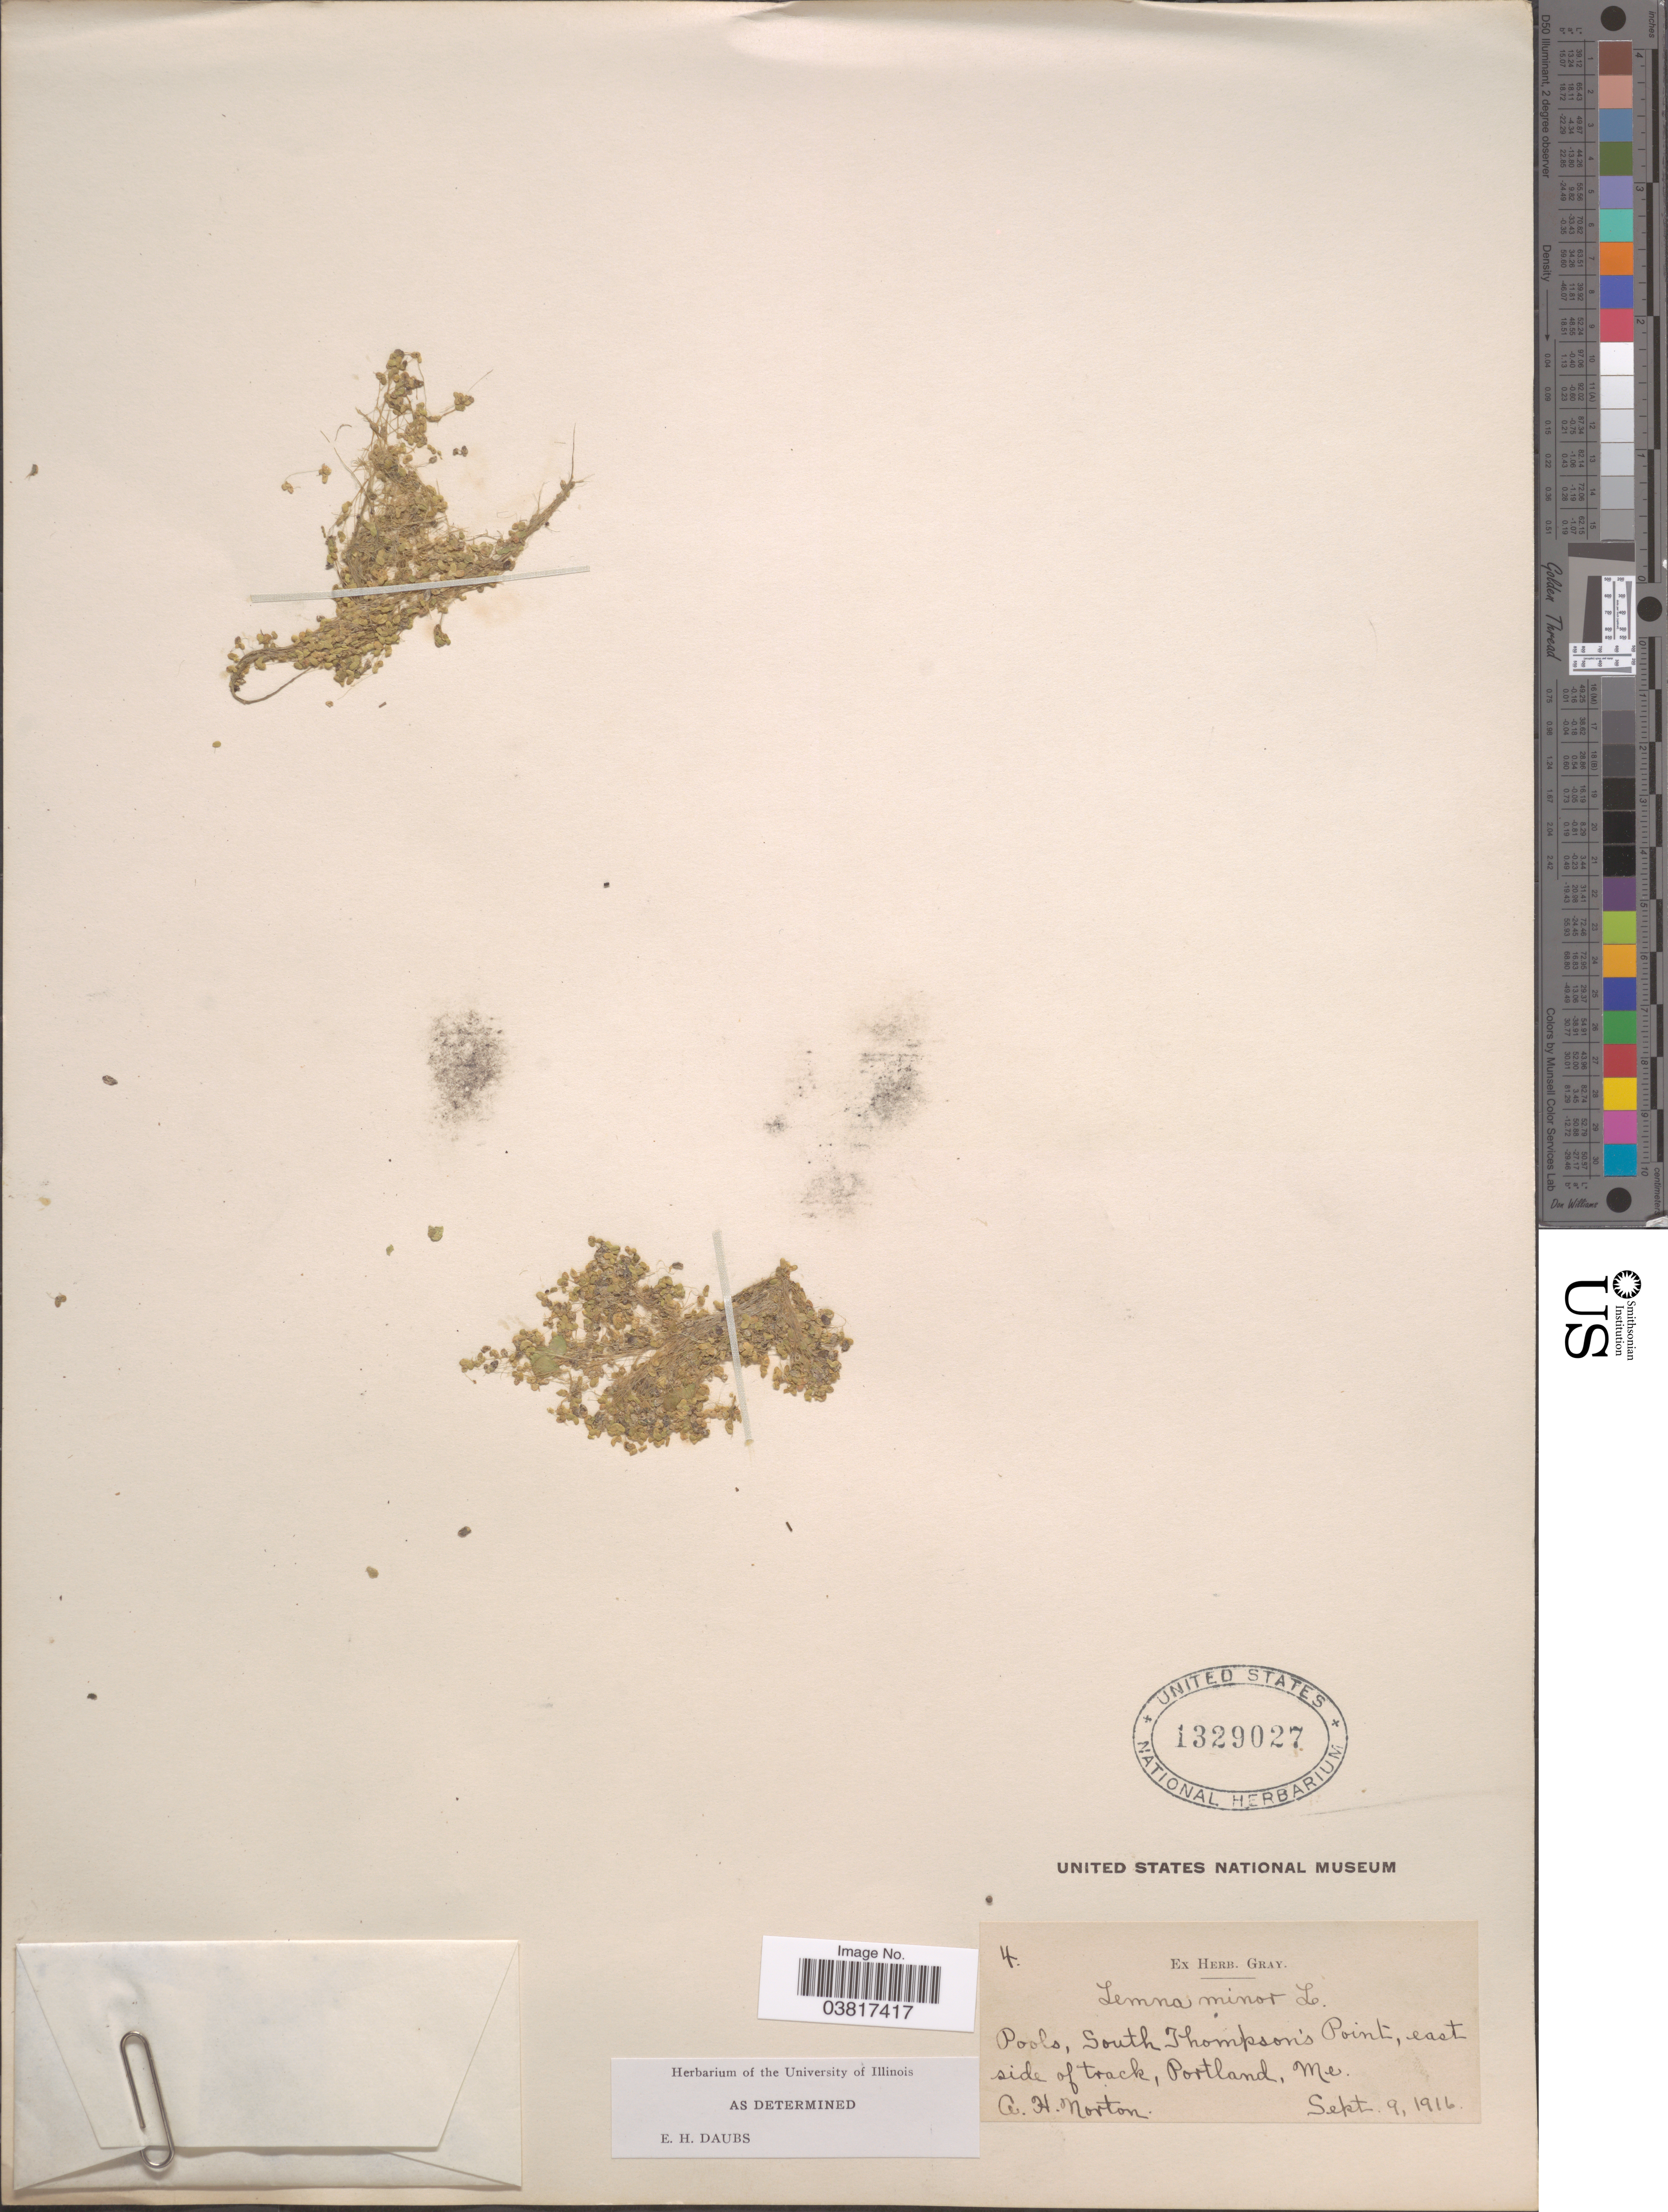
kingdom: Plantae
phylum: Tracheophyta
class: Liliopsida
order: Alismatales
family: Araceae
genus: Lemna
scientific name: Lemna minor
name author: L.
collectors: A. Norton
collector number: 4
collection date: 1916-09-09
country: United States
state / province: Maine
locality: Pools, South Thompson's Point, east side of track, Portland.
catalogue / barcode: US 1329027